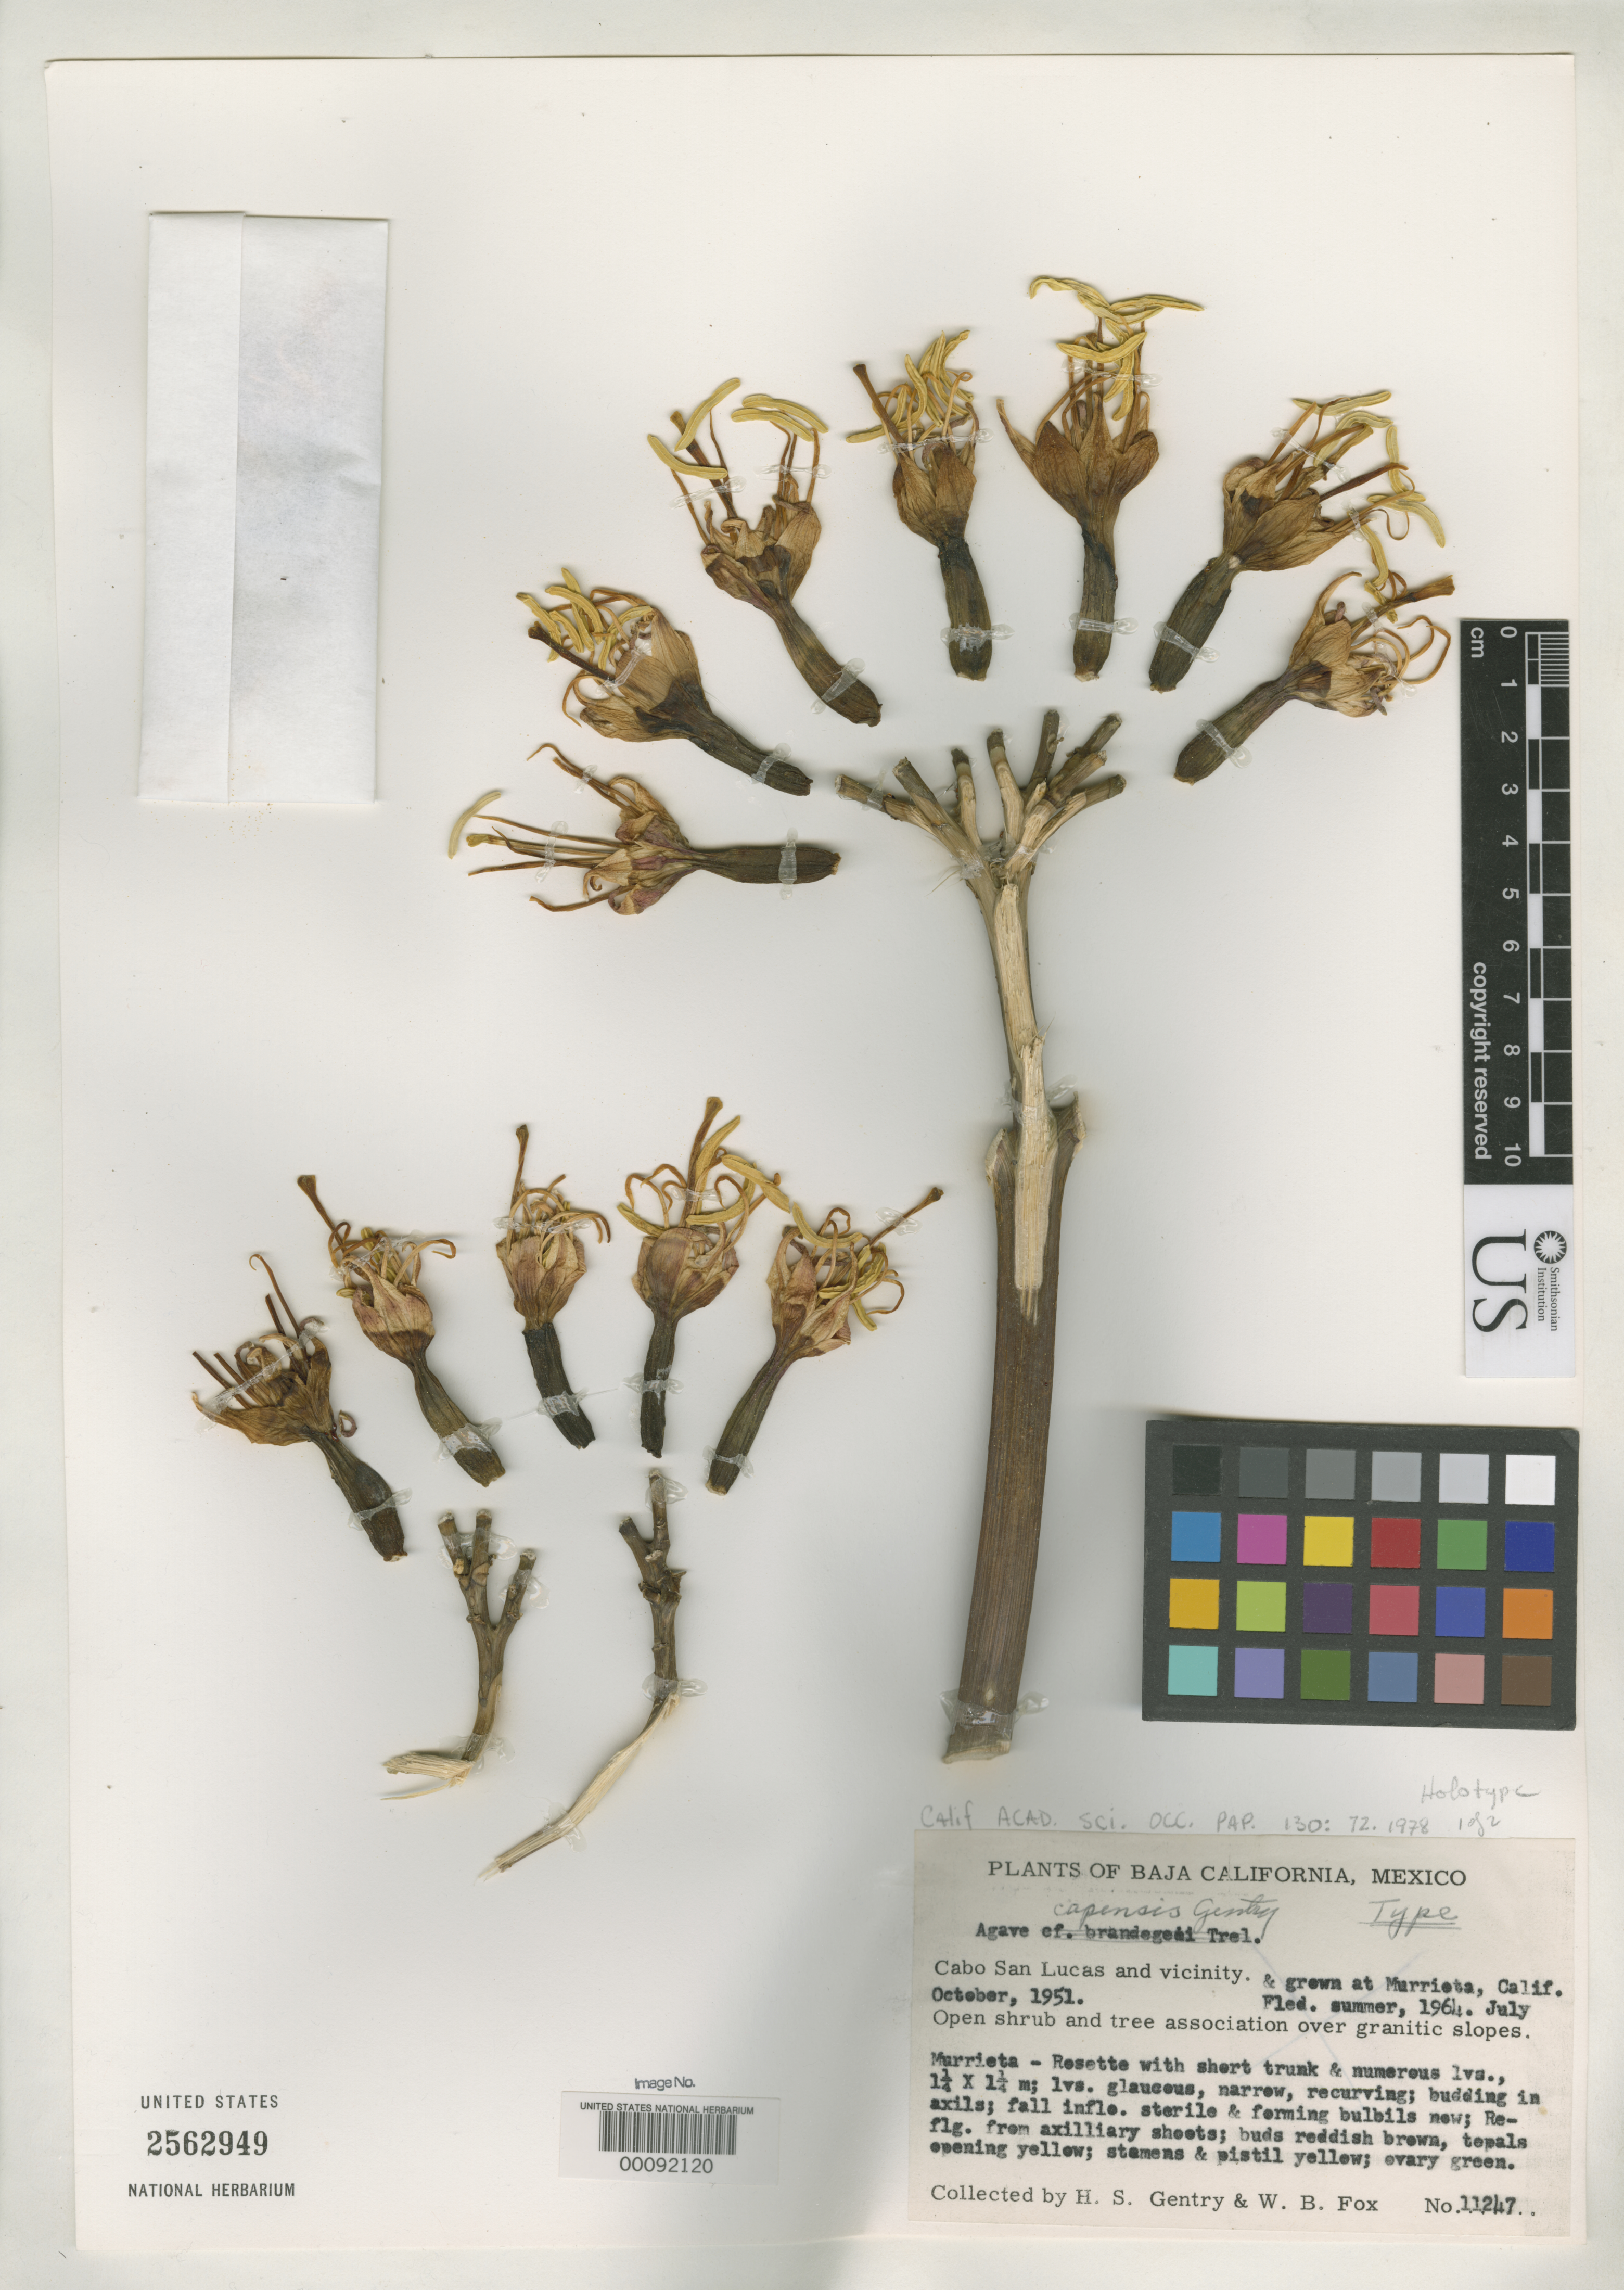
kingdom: Plantae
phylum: Tracheophyta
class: Liliopsida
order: Asparagales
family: Asparagaceae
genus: Agave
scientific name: Agave capensis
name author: Gentry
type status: Holotype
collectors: H. S. Gentry & W. B. Fox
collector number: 11247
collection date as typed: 05 Oct 1951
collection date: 1951-10-05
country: Mexico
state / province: Baja California Sur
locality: Cabo San Lucas & vicinity.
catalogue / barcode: US 2562949